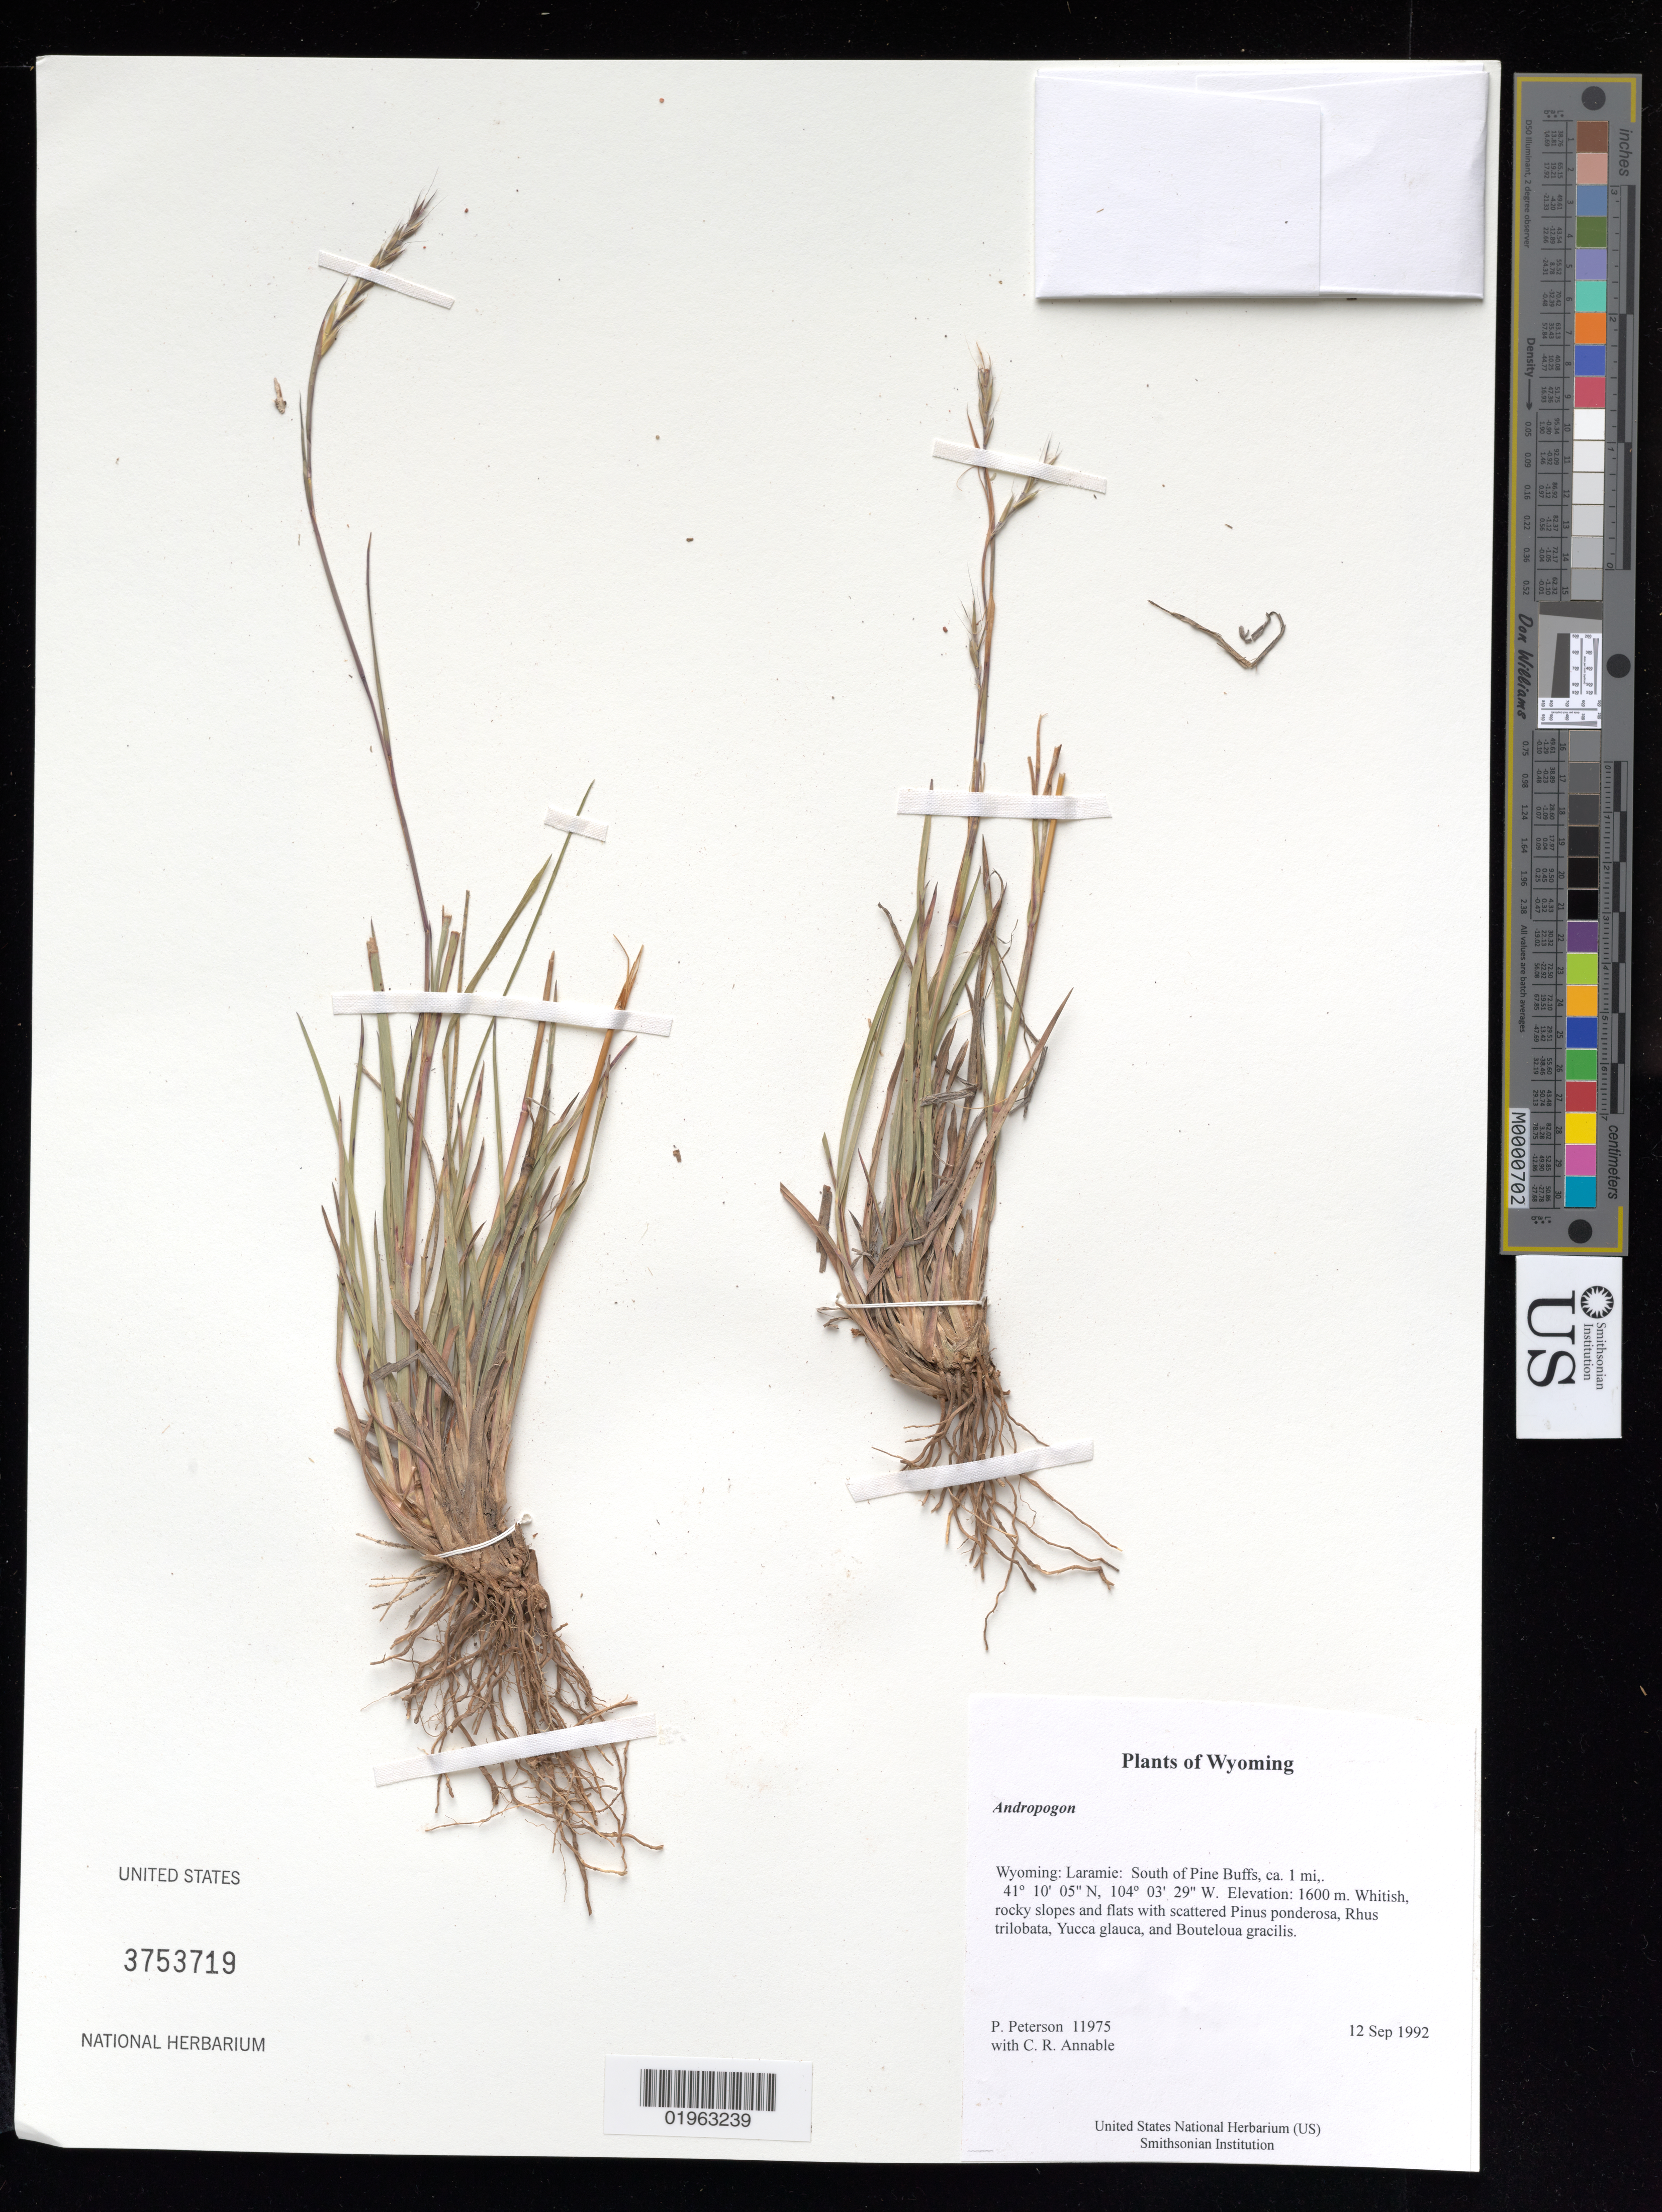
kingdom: Plantae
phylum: Tracheophyta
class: Liliopsida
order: Poales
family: Poaceae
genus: Andropogon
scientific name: Andropogon sp.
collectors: P. M. Peterson & C. R. Annable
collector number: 11975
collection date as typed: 12 Sep 1992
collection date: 1992-09-12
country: United States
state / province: Wyoming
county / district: Laramie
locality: South of Pine Buffs, ca. 1 mi,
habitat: Whitish, rocky slopes and flats with scattered Pinus ponderosa, Rhus trilobata, Yucca glauca, and Bouteloua gracilis.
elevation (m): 1600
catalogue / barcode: US 3753719